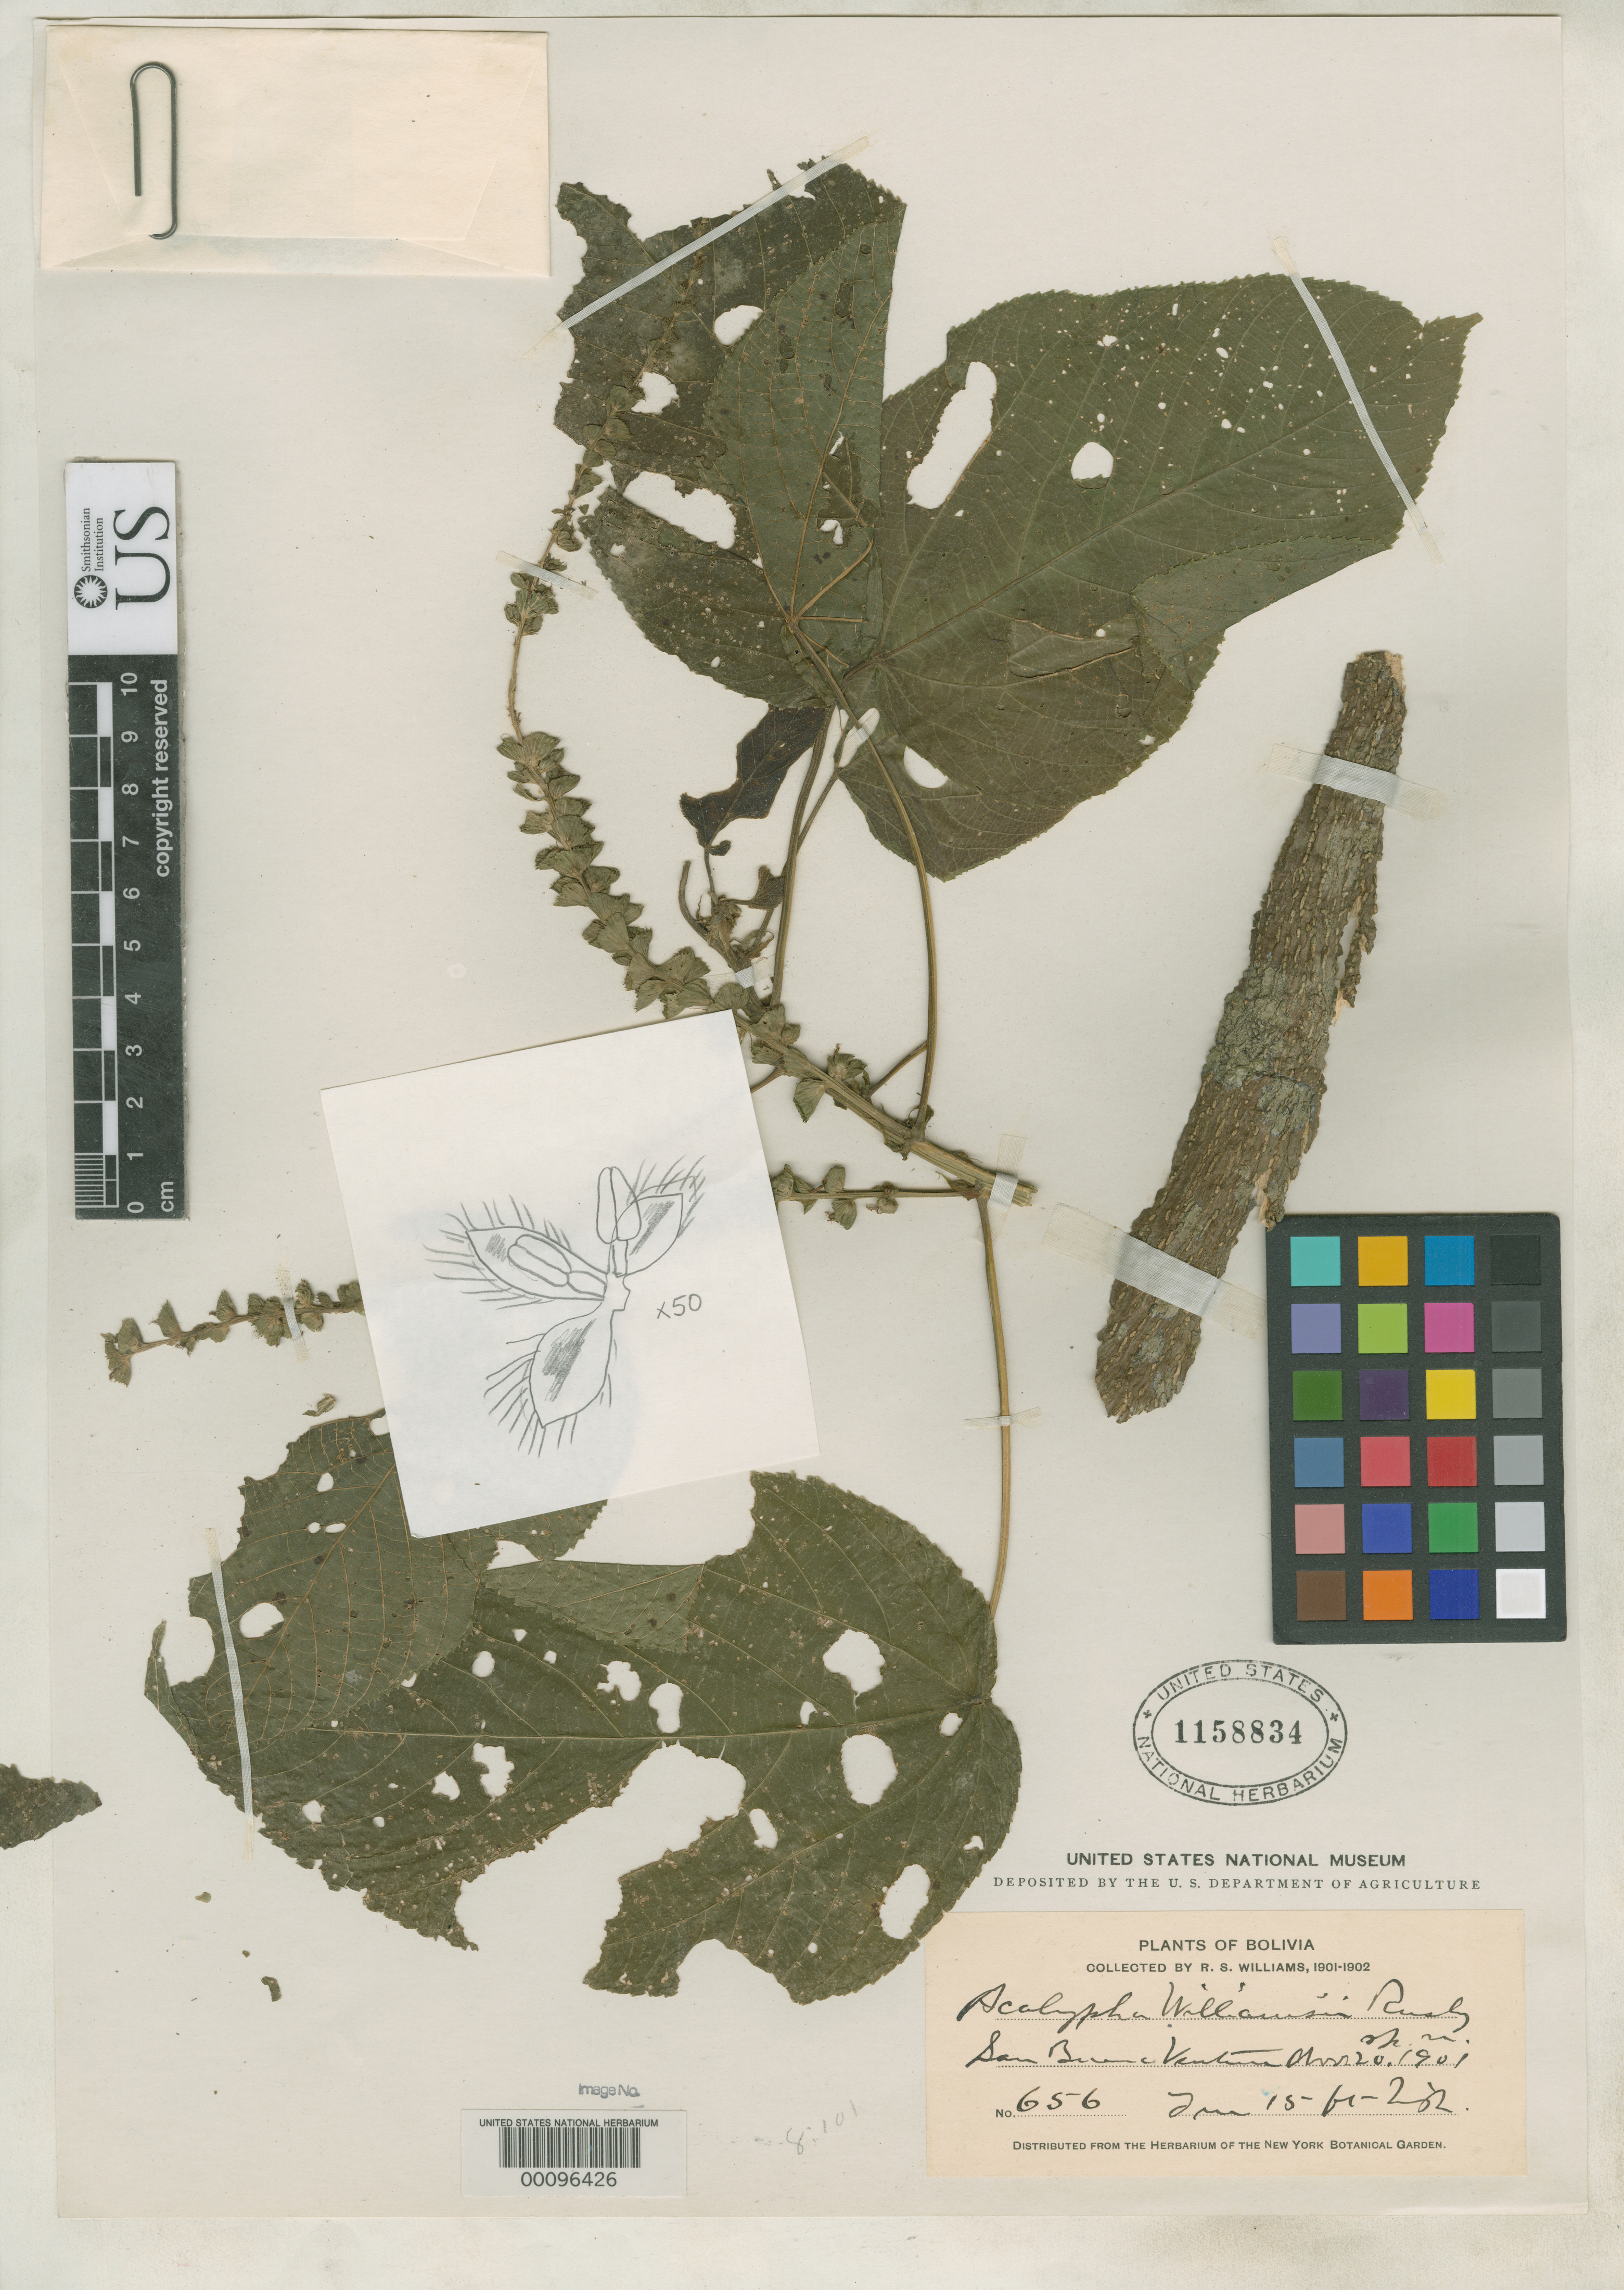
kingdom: Plantae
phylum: Tracheophyta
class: Magnoliopsida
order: Malpighiales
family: Euphorbiaceae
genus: Acalypha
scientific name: Acalypha williamsii Rusby 1912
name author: Rusby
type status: Isotype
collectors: R. S. Williams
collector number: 656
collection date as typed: Nov. 20, 1901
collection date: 1901-11-20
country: Bolivia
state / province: La Paz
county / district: Iturralde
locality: San Buena Ventura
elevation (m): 457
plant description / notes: This is the type of Acalypha williamsii Rusby 1912, not Acalypha williamsii Rusby 1920. The latter name, based on Williams 655, is an illegitimate later homonym, replaced by Acalypha rusby Dorr (with no type material found at US).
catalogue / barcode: US 1158834